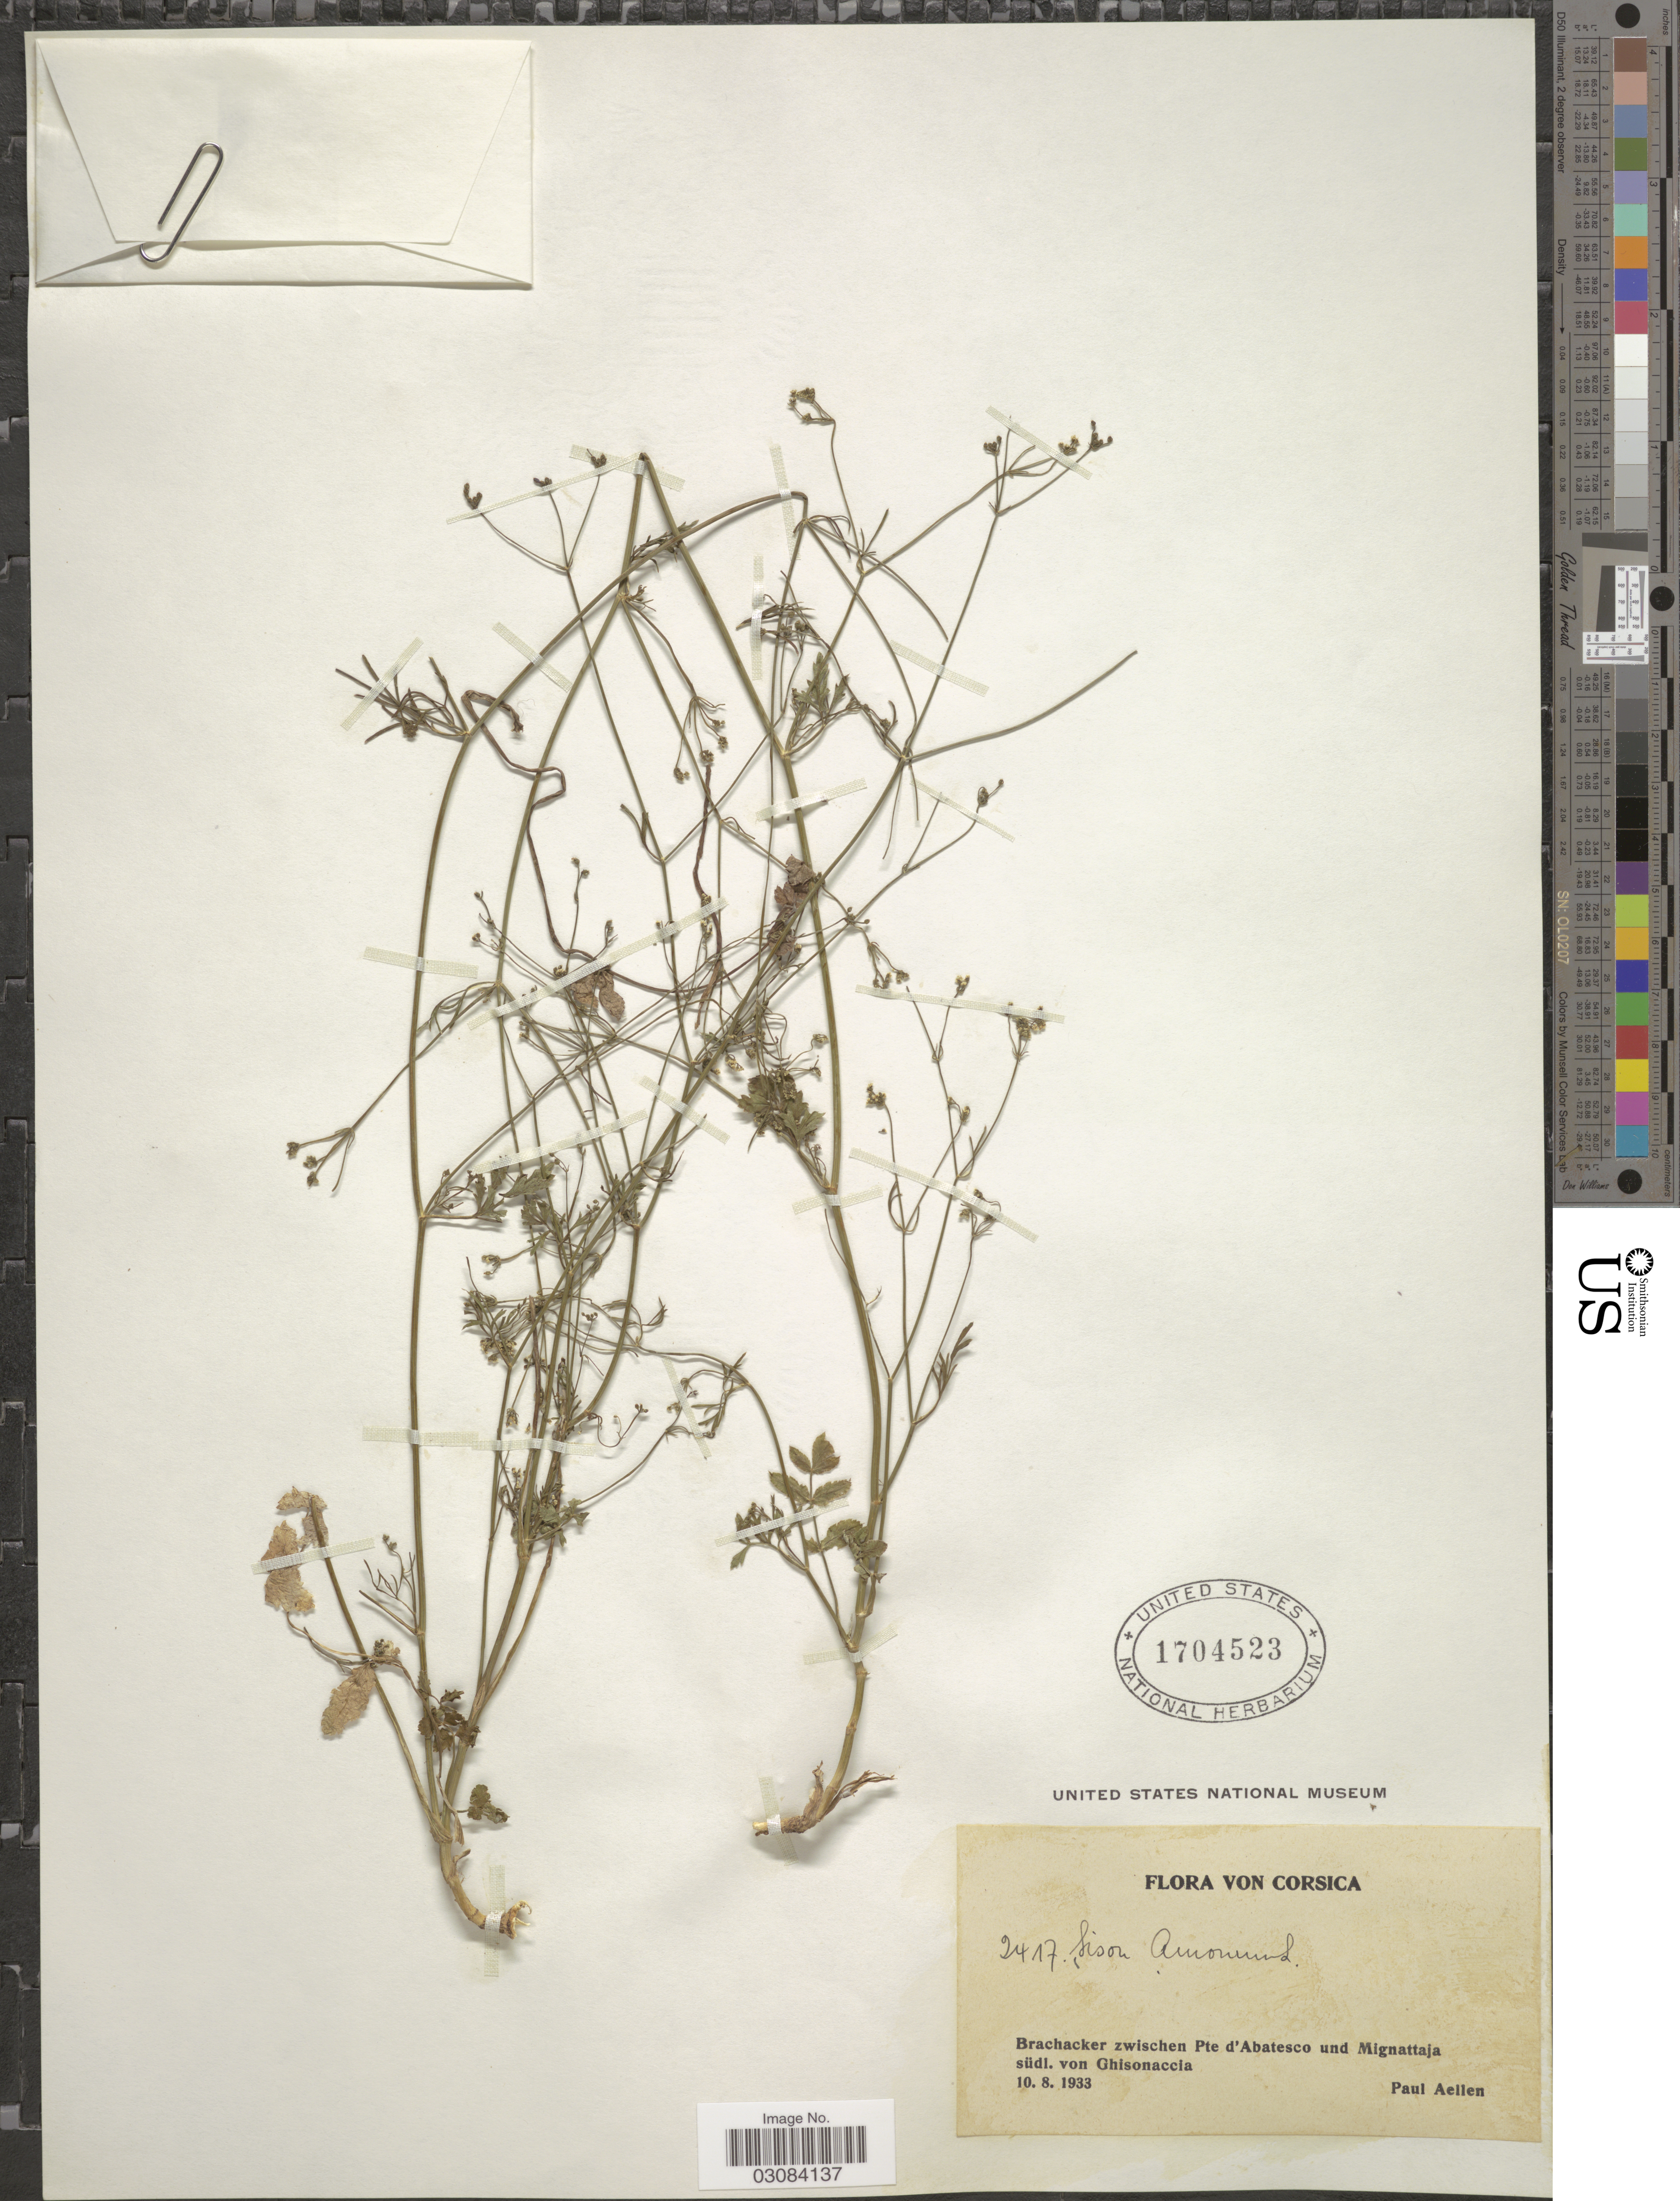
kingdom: Plantae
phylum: Tracheophyta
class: Magnoliopsida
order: Apiales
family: Apiaceae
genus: Sison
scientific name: Sison amomum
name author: L.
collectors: P. Aellen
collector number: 2417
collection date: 1933-08-10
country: France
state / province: Corsica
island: Corse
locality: Brachacker zwischen Pte d'Abatesco und Mignattaja südl. von Ghisonaccia.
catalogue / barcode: US 1704523